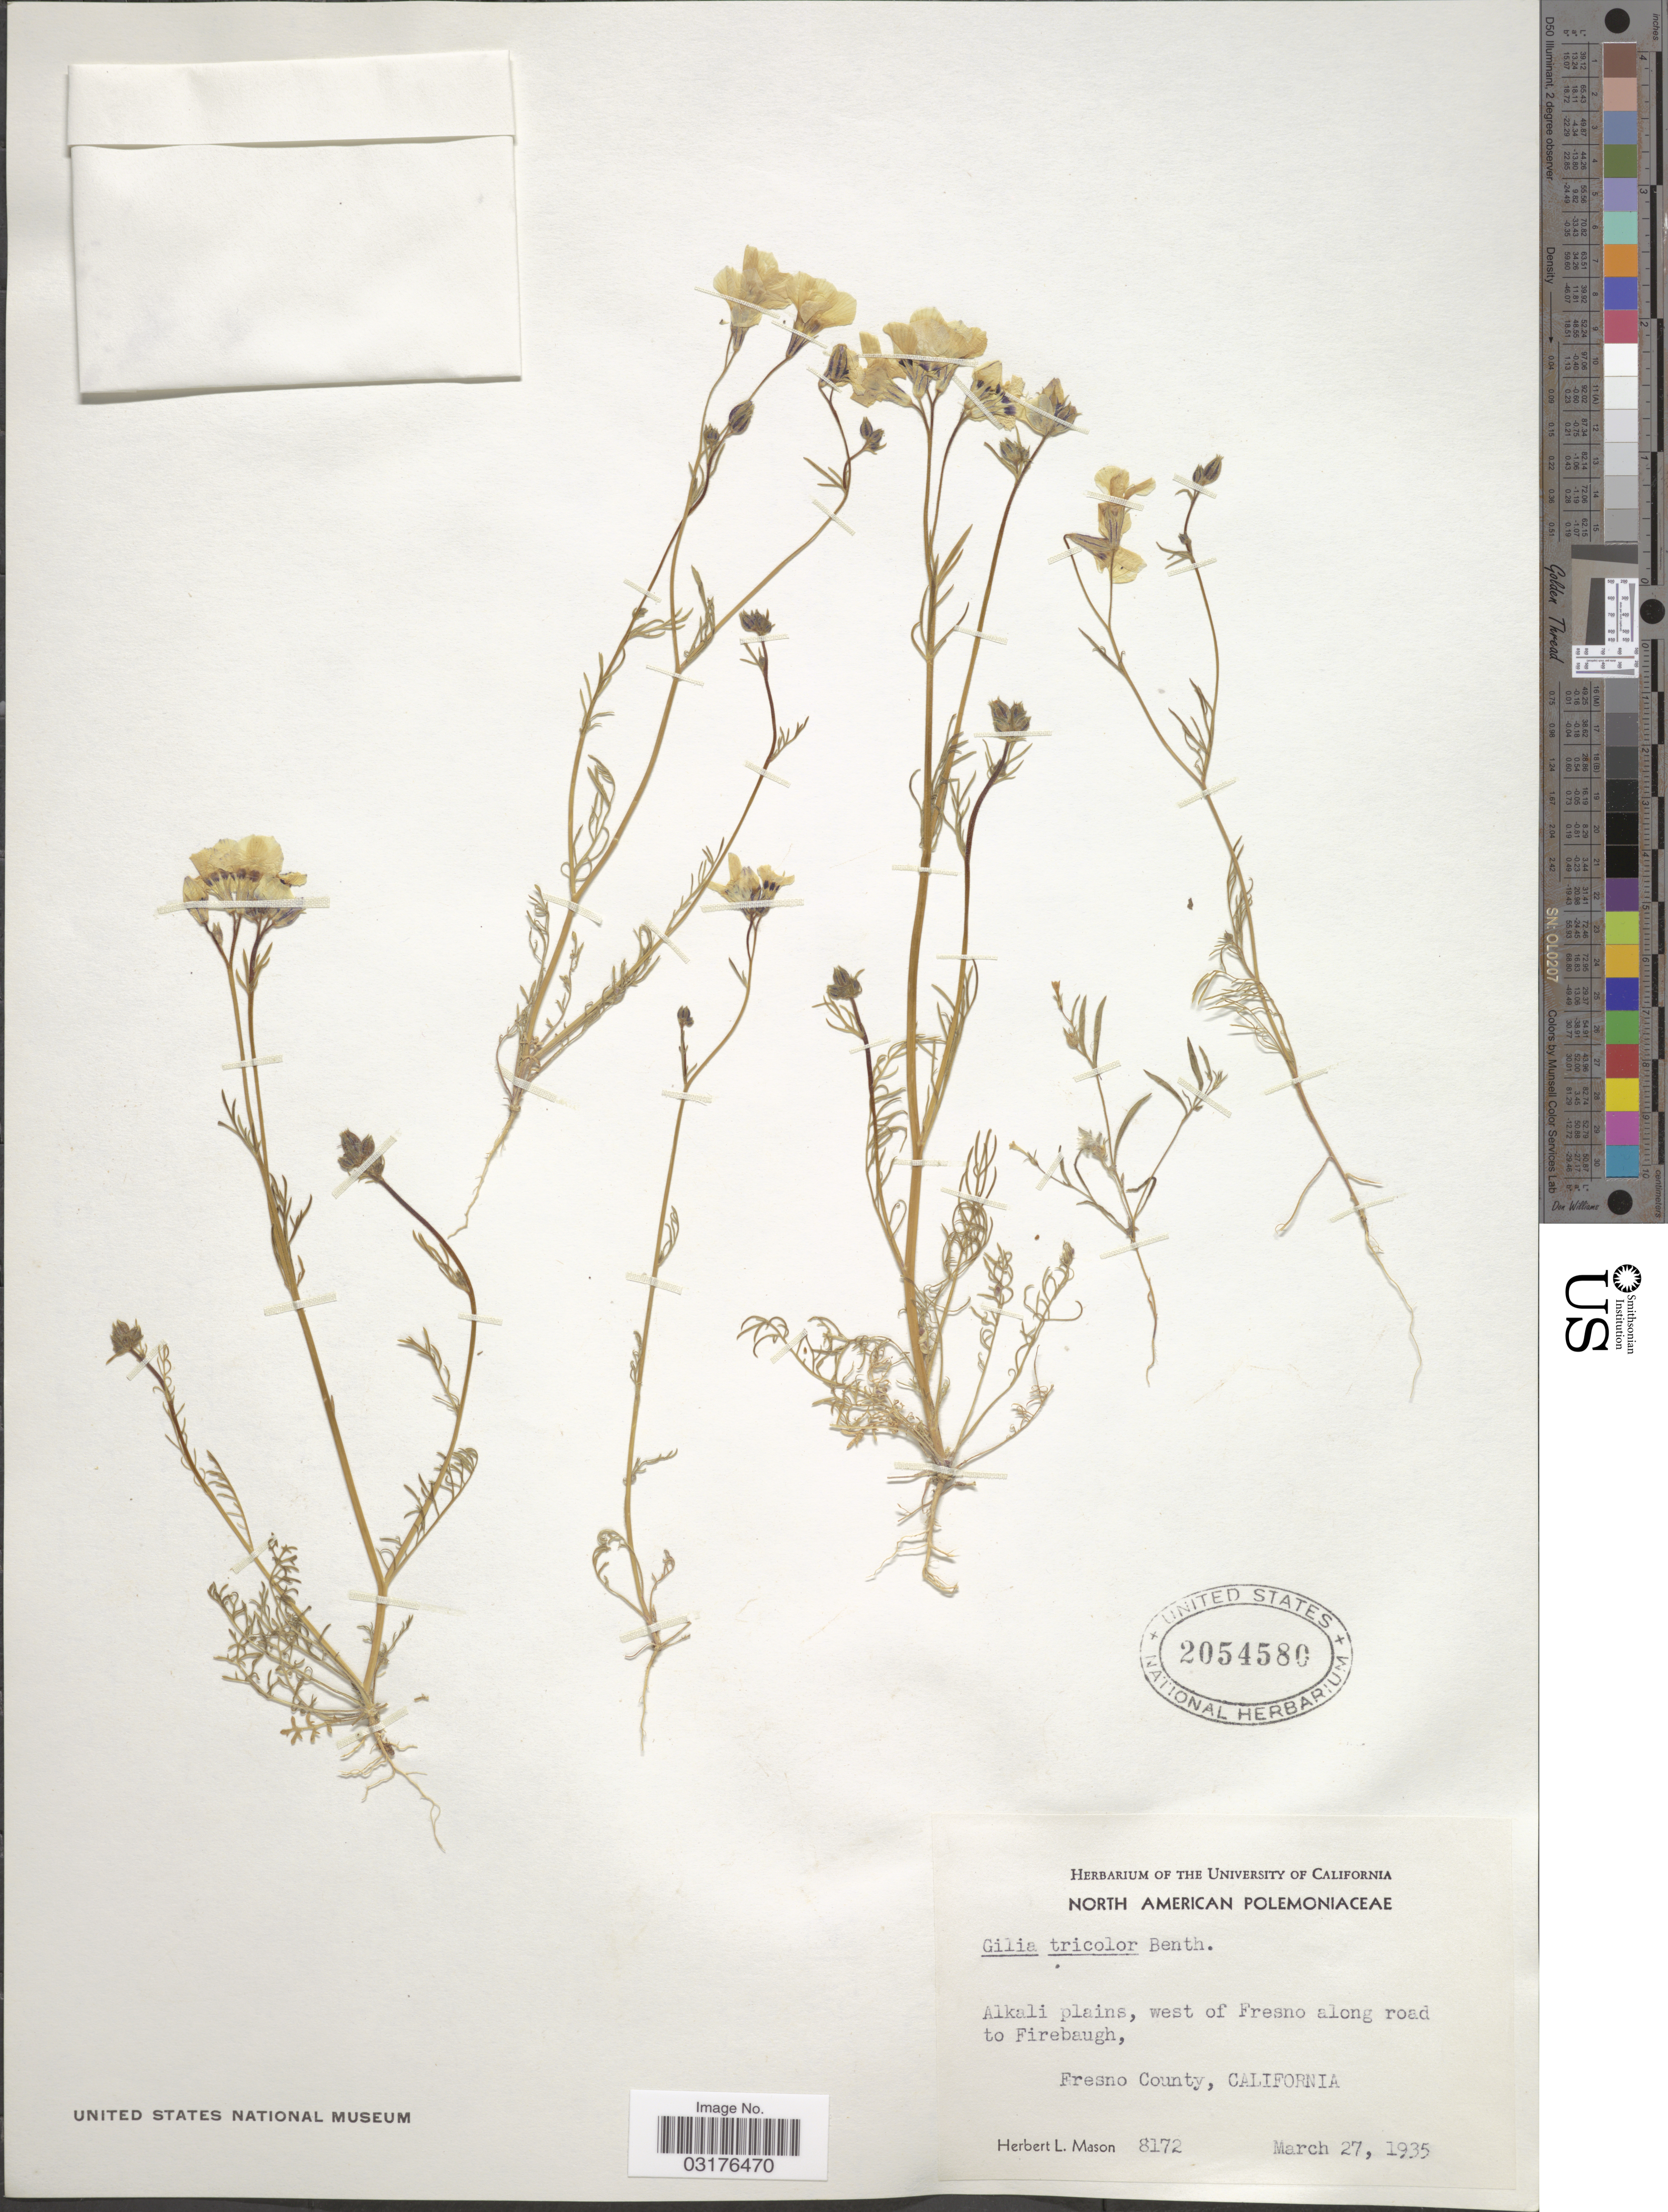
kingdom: Plantae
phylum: Tracheophyta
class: Magnoliopsida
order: Ericales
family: Polemoniaceae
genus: Gilia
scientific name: Gilia tricolor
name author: Benth.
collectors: H. L. Mason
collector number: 8172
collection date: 1935-03-27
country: United States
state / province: California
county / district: Fresno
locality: Alkali plains, west of Fresno along road to Firebaugh, Fresno County.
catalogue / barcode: US 2054580